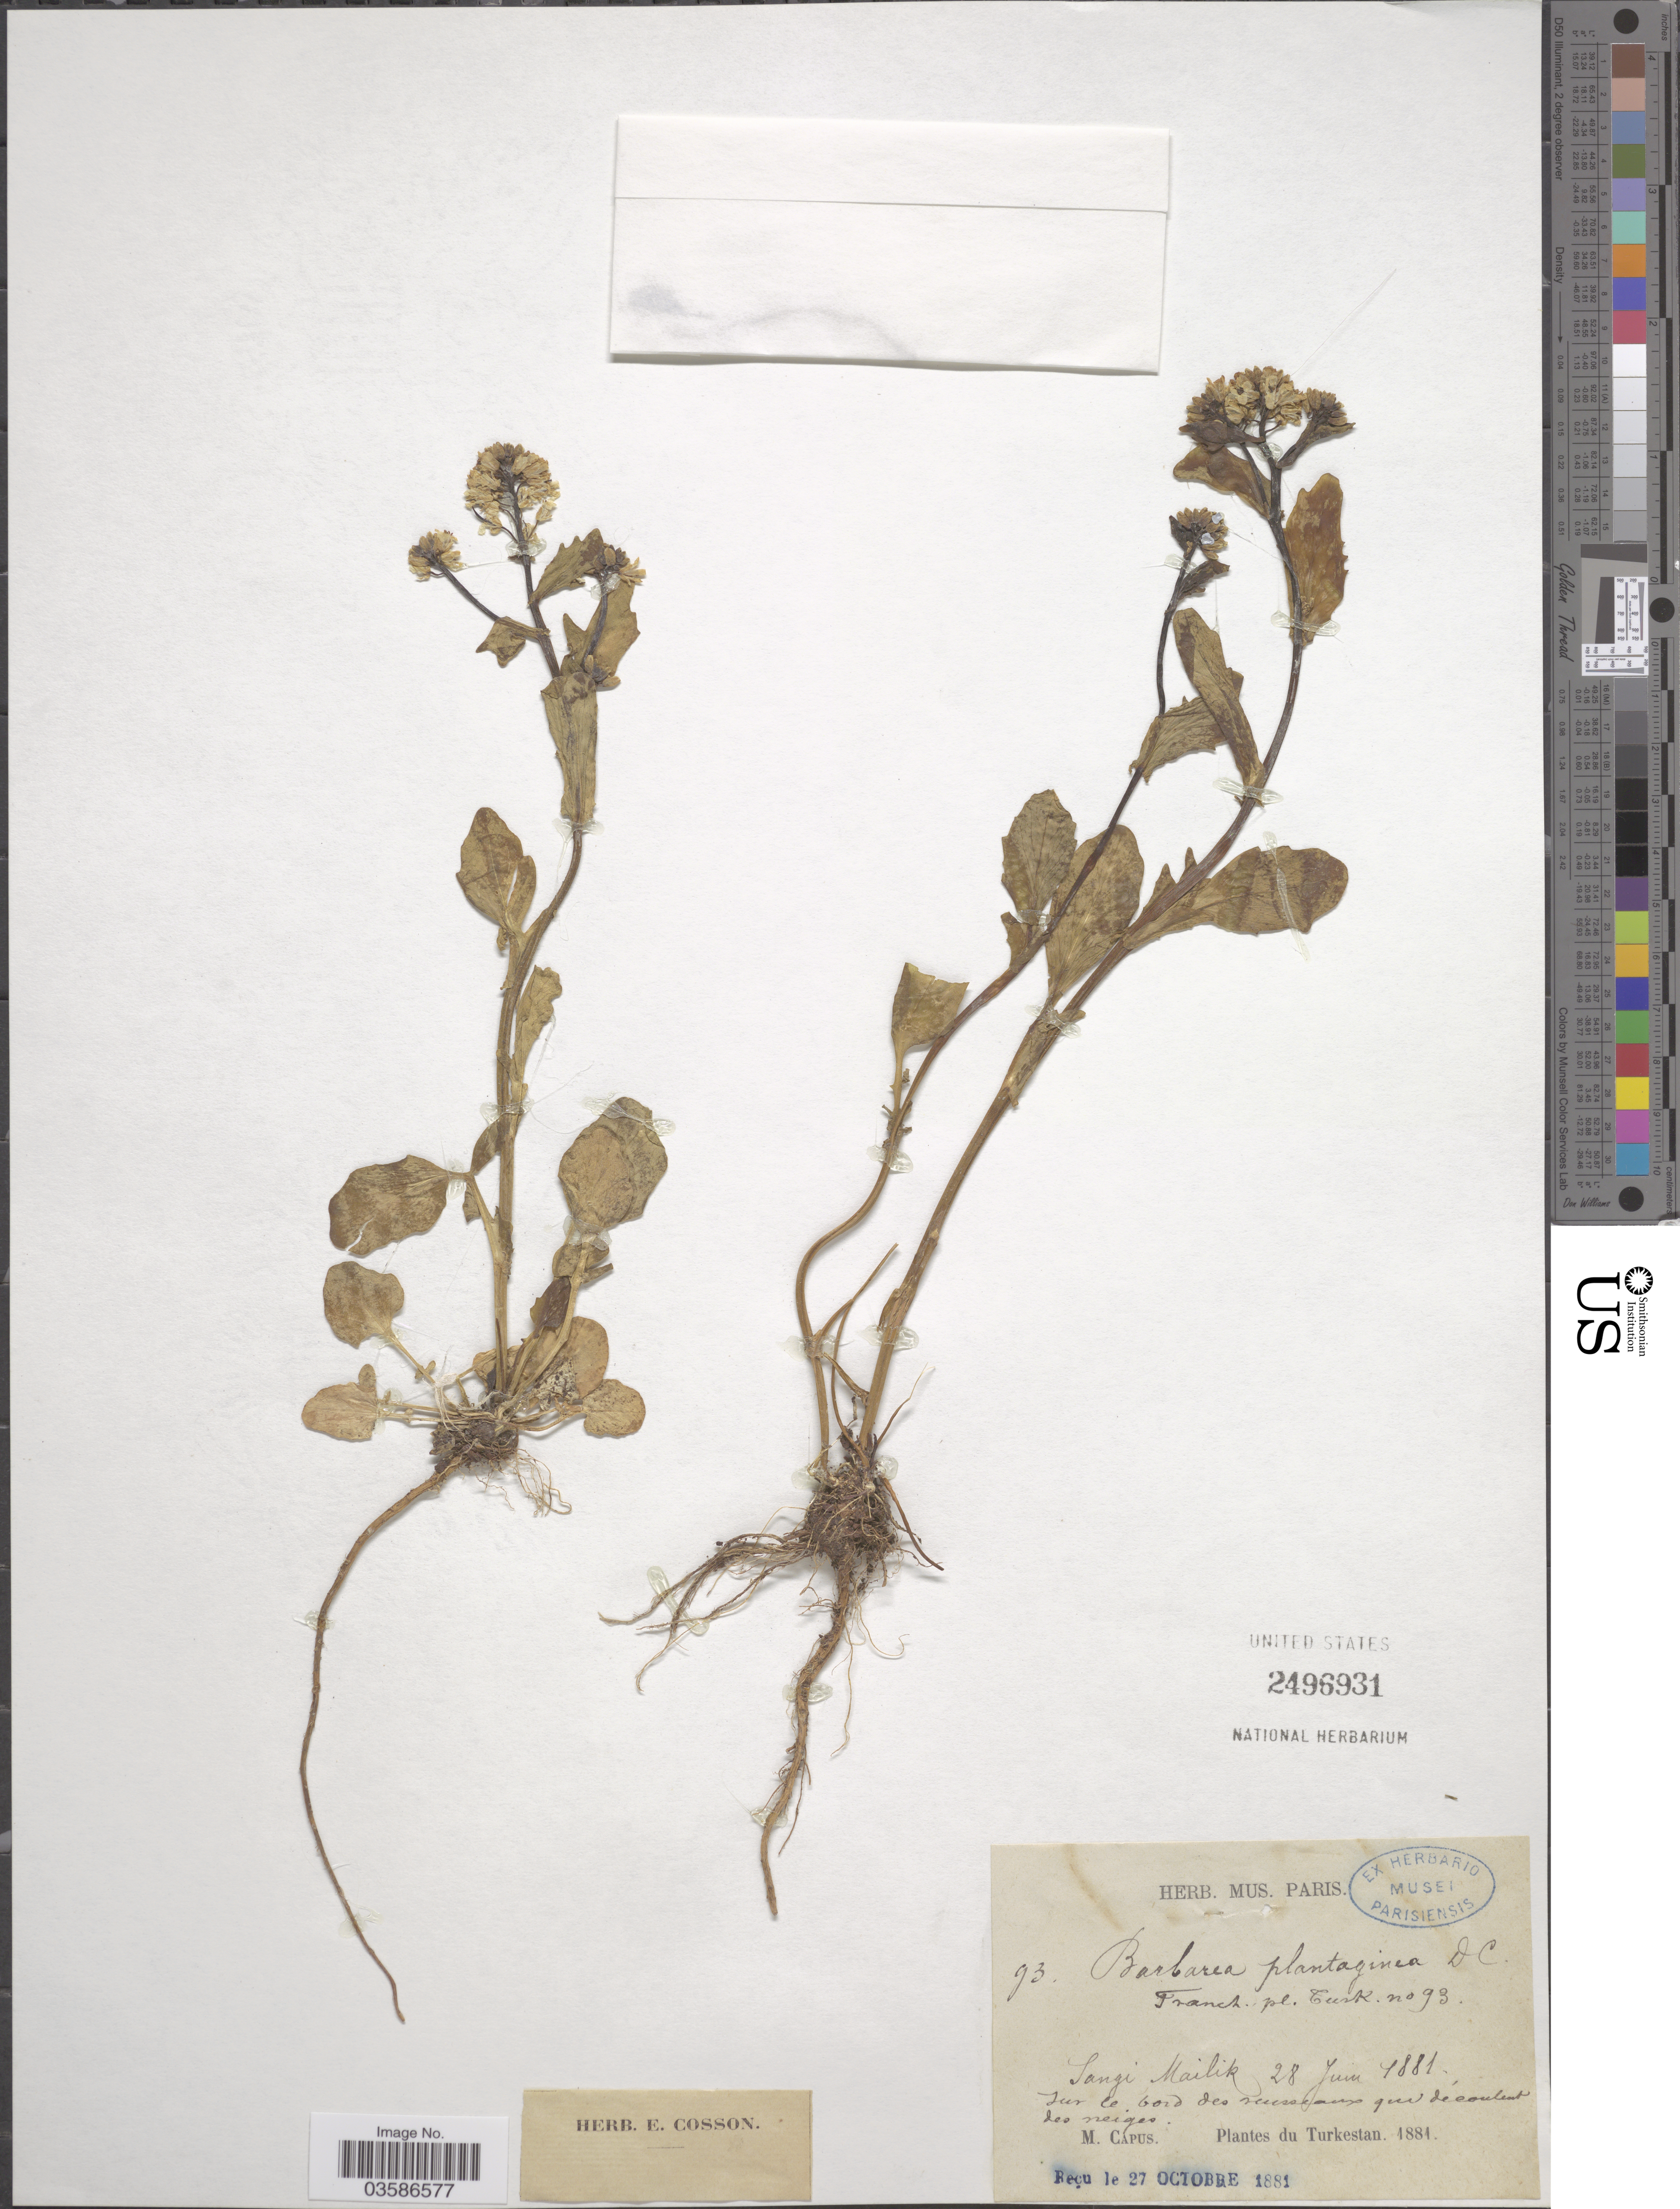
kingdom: Plantae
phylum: Tracheophyta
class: Magnoliopsida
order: Brassicales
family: Brassicaceae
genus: Barbarea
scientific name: Barbarea plantaginea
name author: DC.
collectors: M. Capus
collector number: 93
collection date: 1881-06-28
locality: Sangi [interpreted] Mailik. Turkestan.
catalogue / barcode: US 2496931